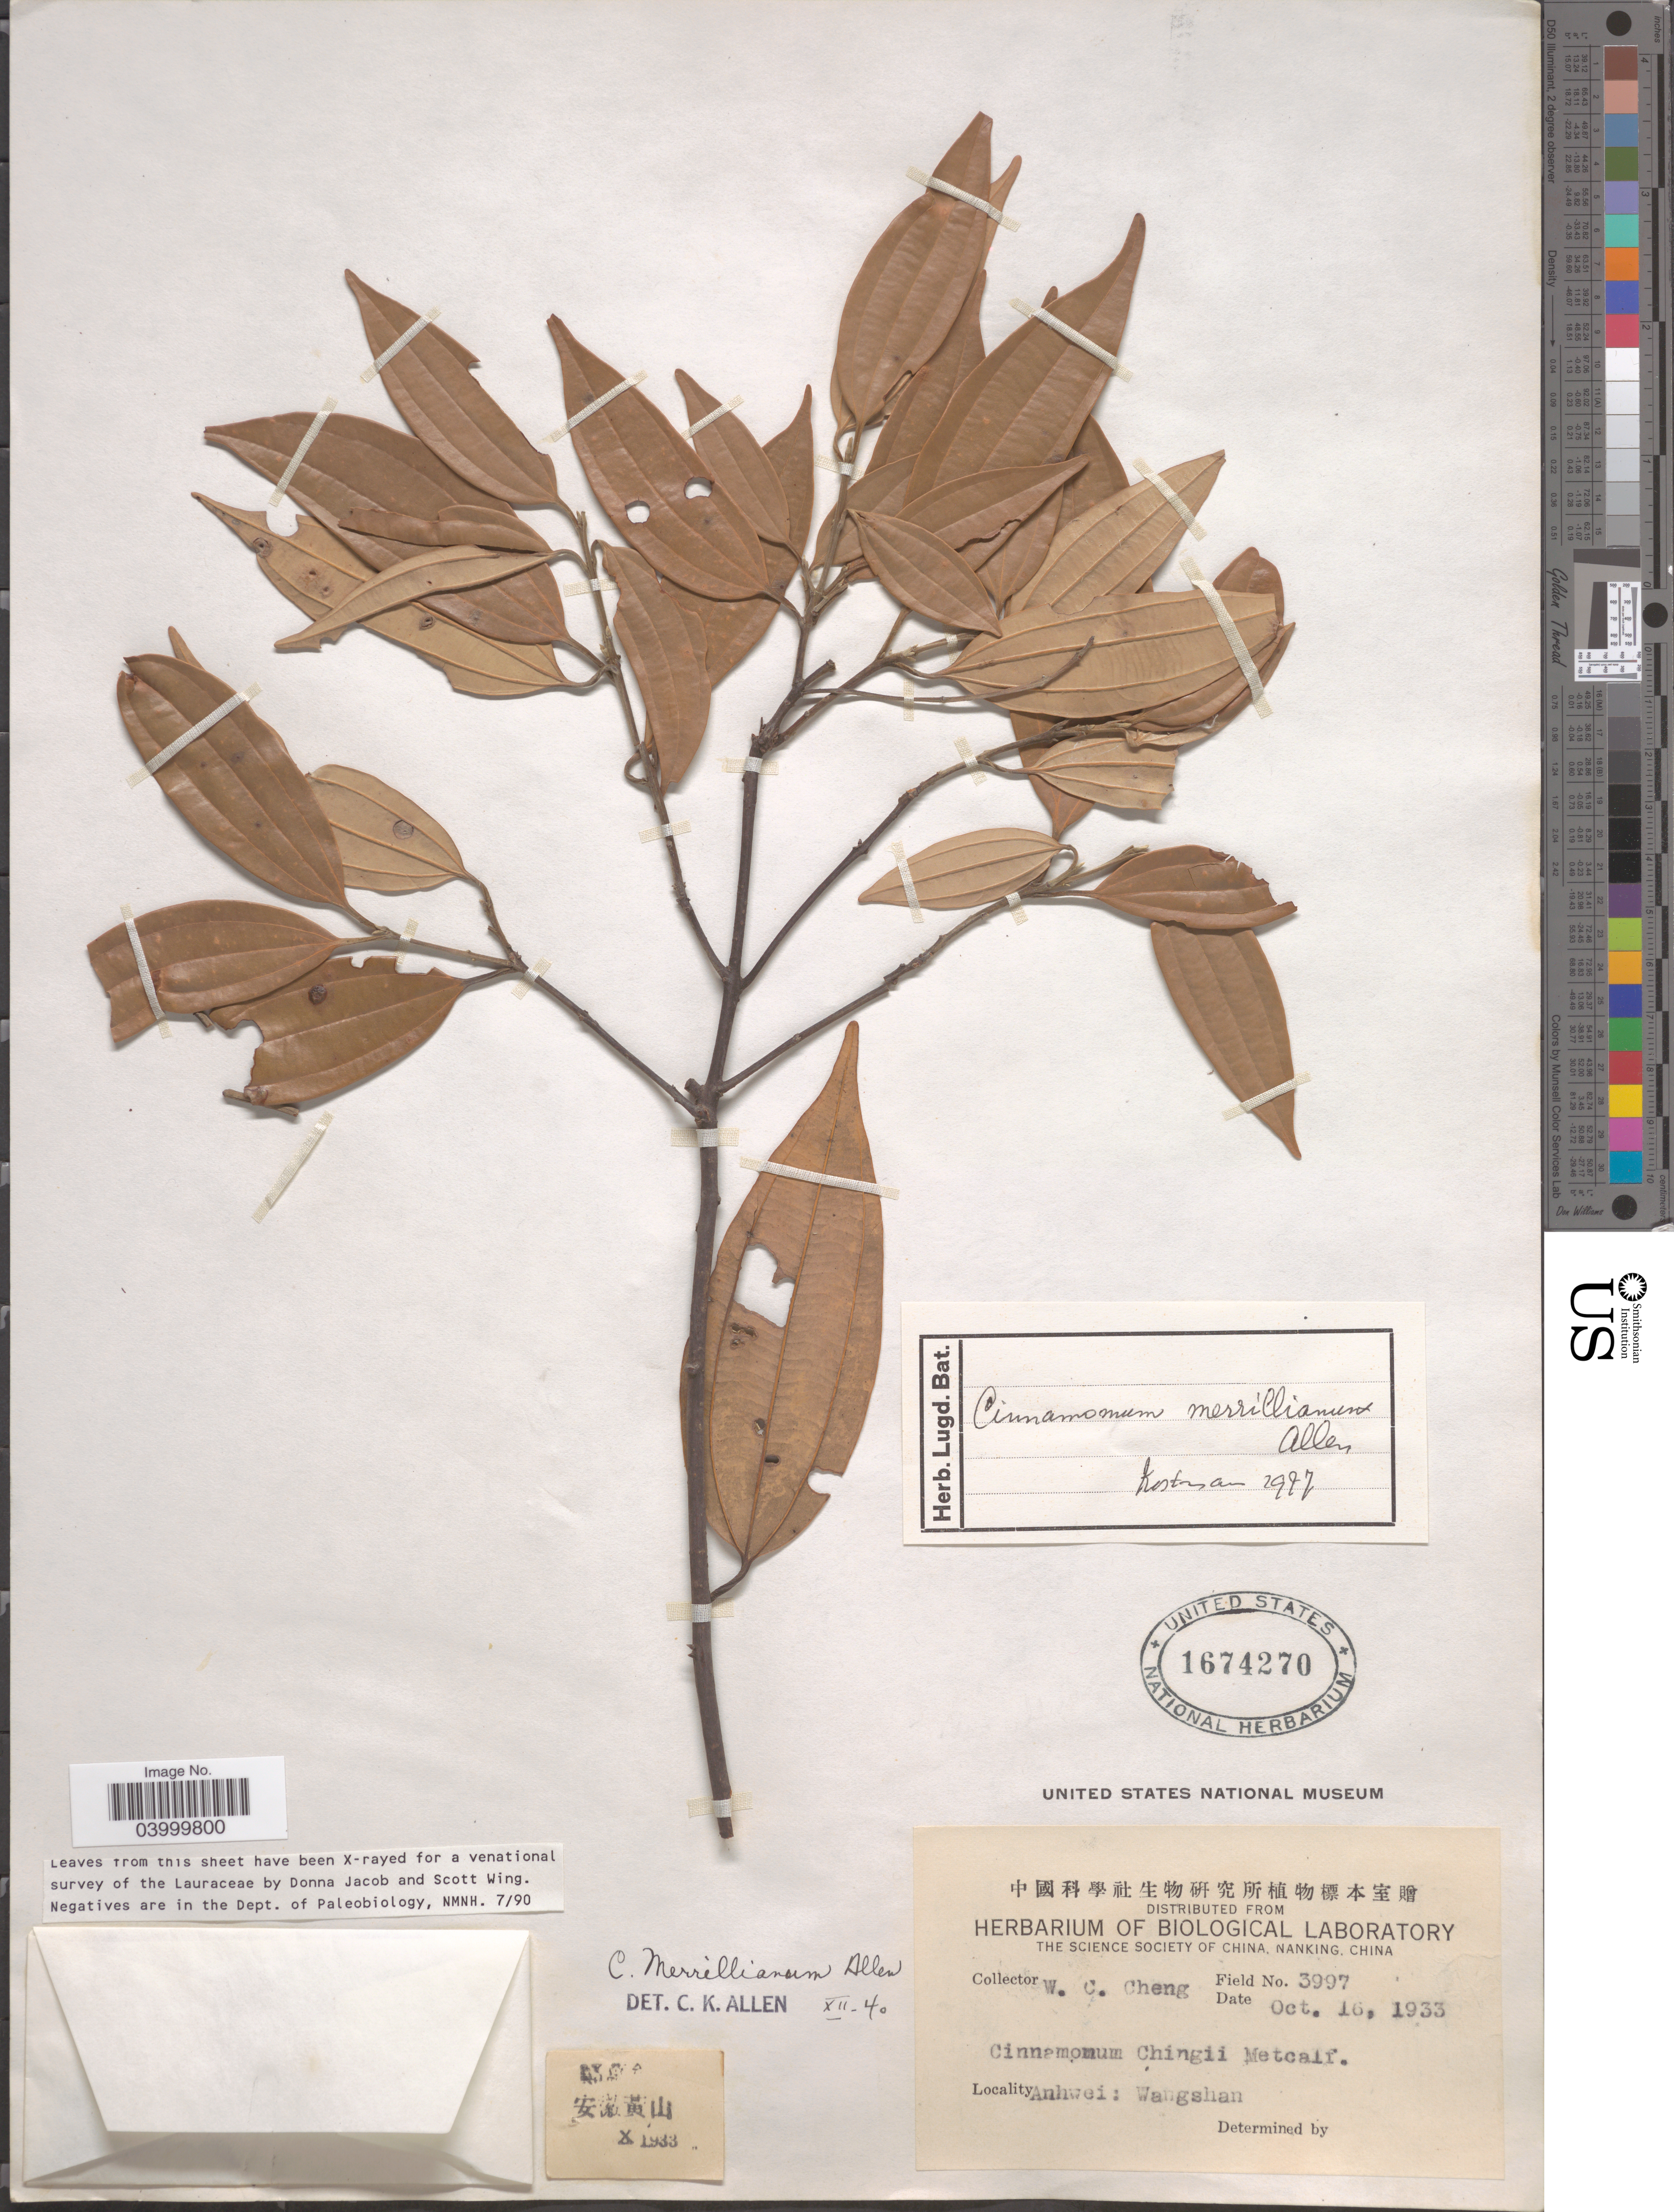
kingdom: Plantae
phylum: Tracheophyta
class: Magnoliopsida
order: Laurales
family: Lauraceae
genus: Cinnamomum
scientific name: Cinnamomum merrillianum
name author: C.K. Allen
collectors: W. C. Cheng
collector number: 3997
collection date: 1933-10-16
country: China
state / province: Anhui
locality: Anhwei: Wangshan.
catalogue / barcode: US 1674270